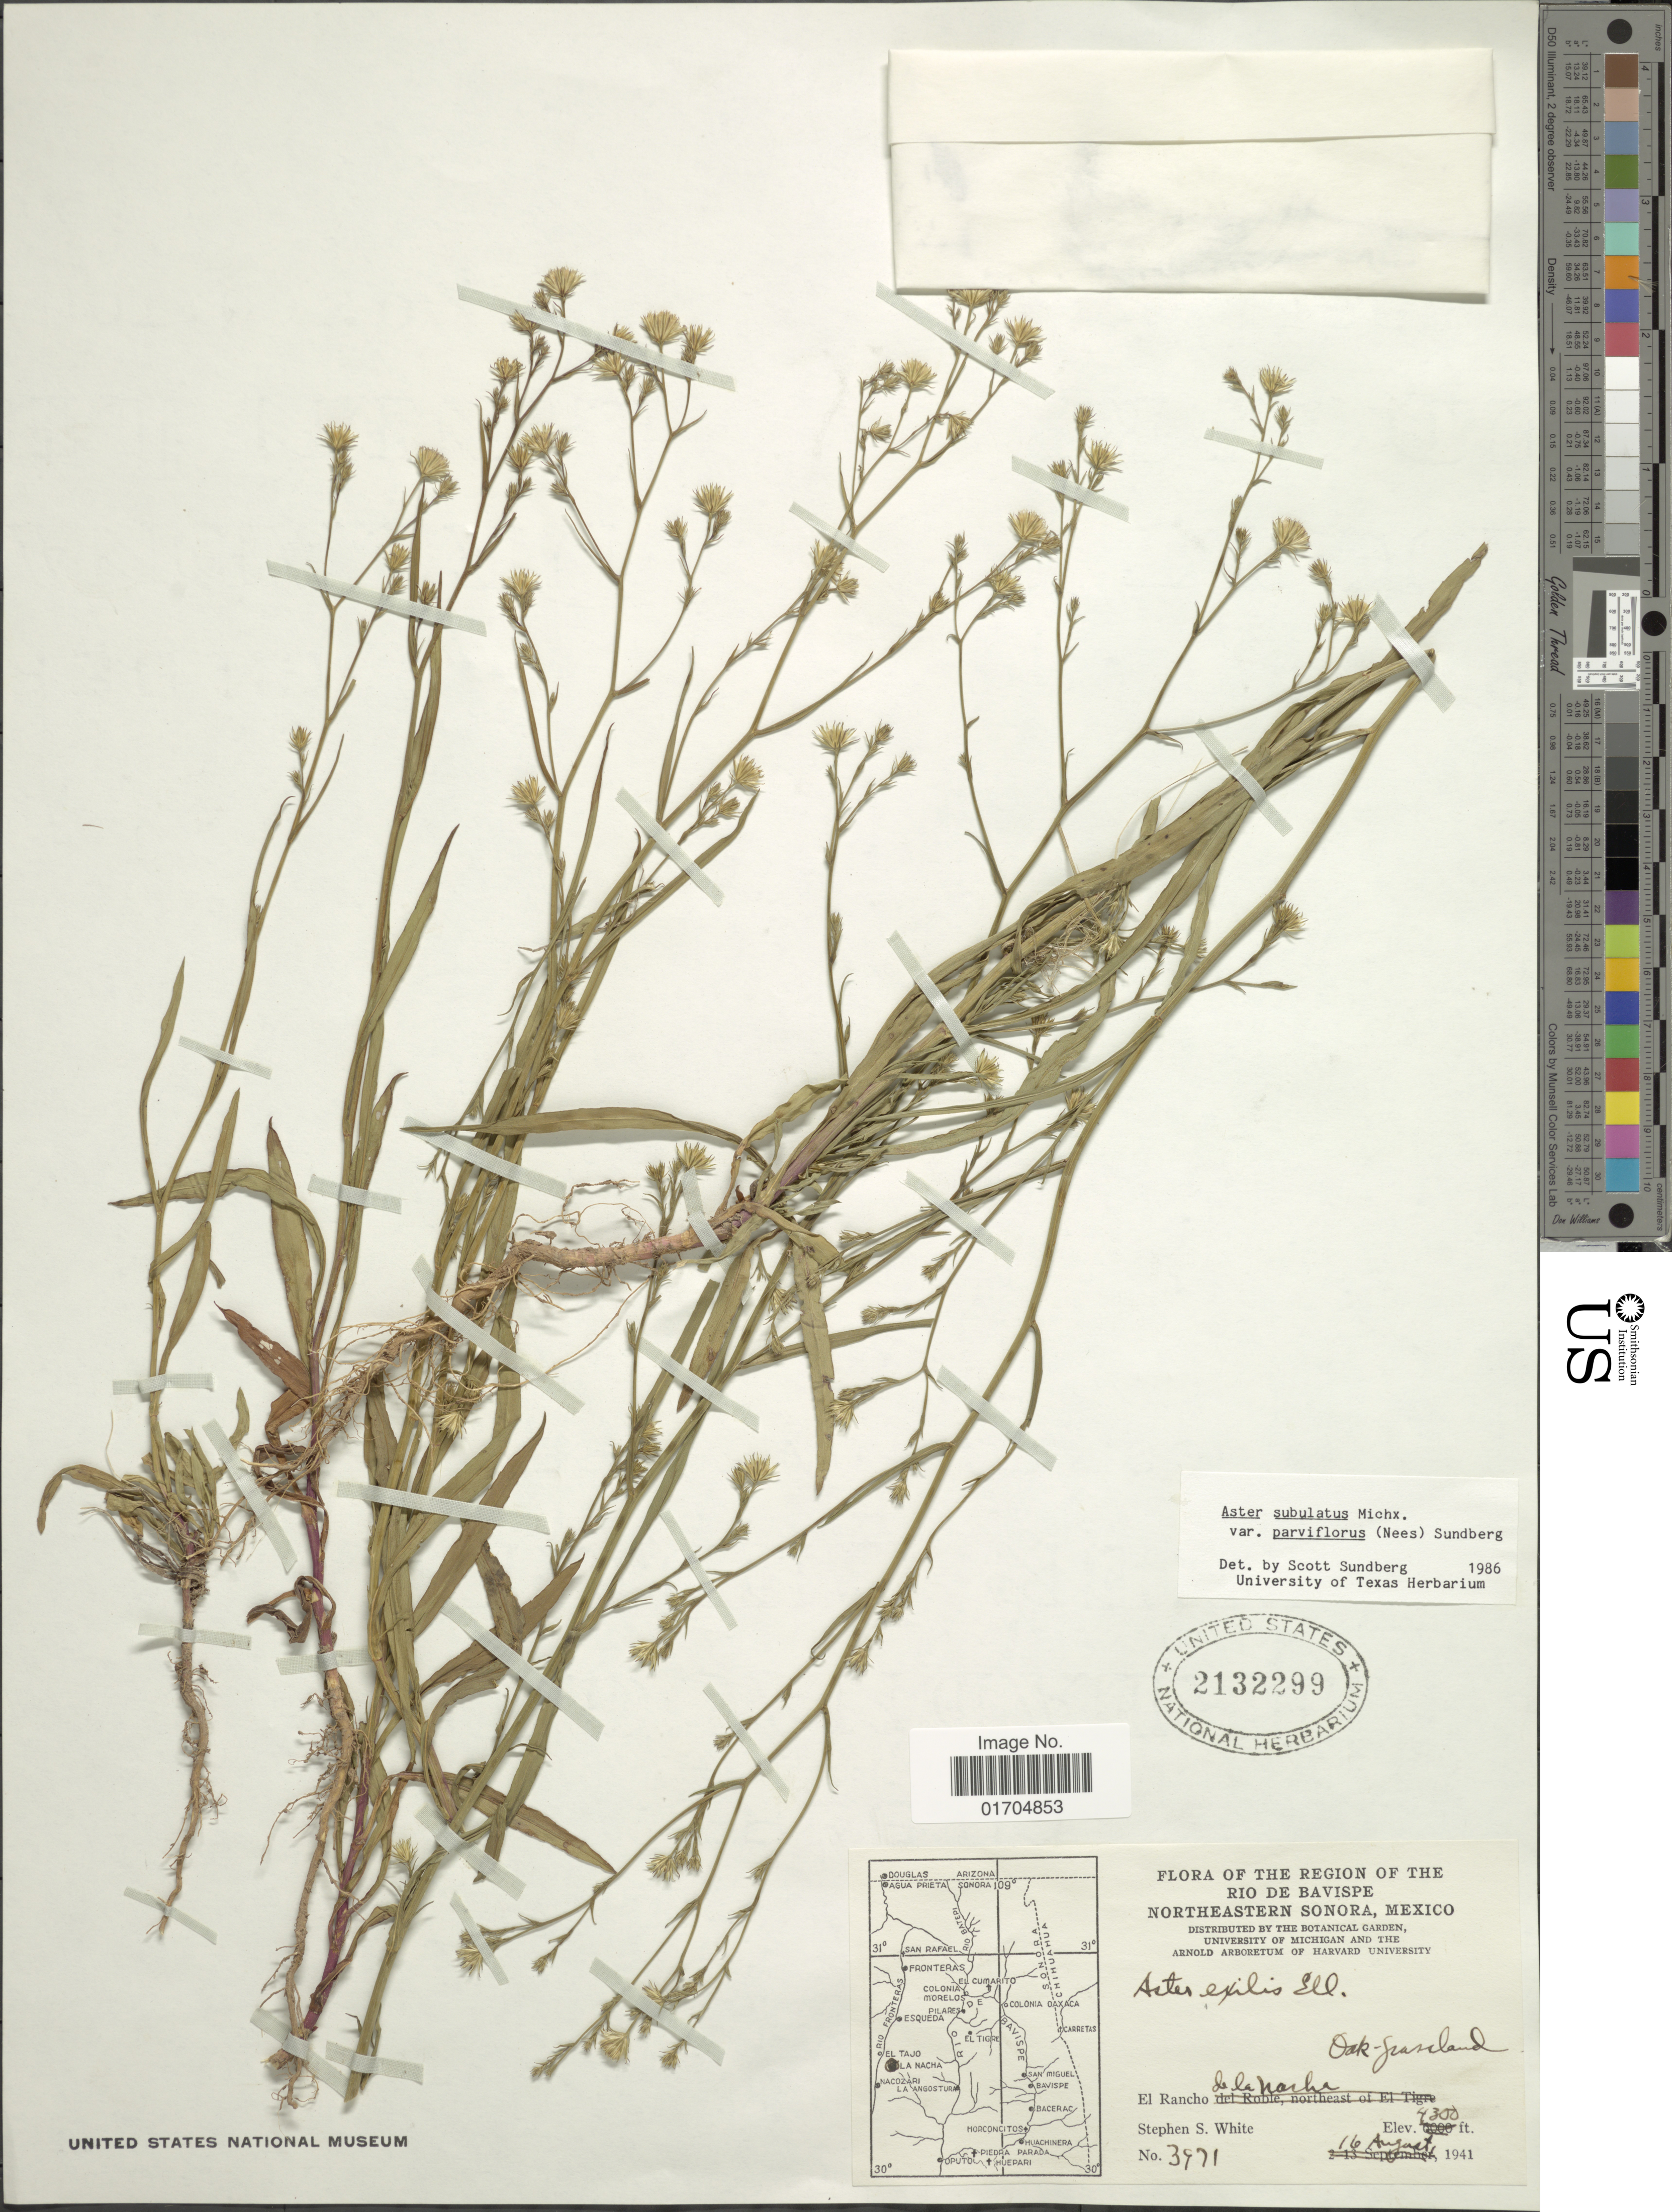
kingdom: Plantae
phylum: Tracheophyta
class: Magnoliopsida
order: Asterales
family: Asteraceae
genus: Symphyotrichum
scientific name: Symphyotrichum subulatum var. parviflorum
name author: (Nees) S.D. Sundb.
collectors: S. S. White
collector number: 3971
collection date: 1941-08-16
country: Mexico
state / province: Sonora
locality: Region of The Rio de Bavispe, Northeastern Sonora, El Rancho de la Nacha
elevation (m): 1311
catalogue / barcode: US 2132299